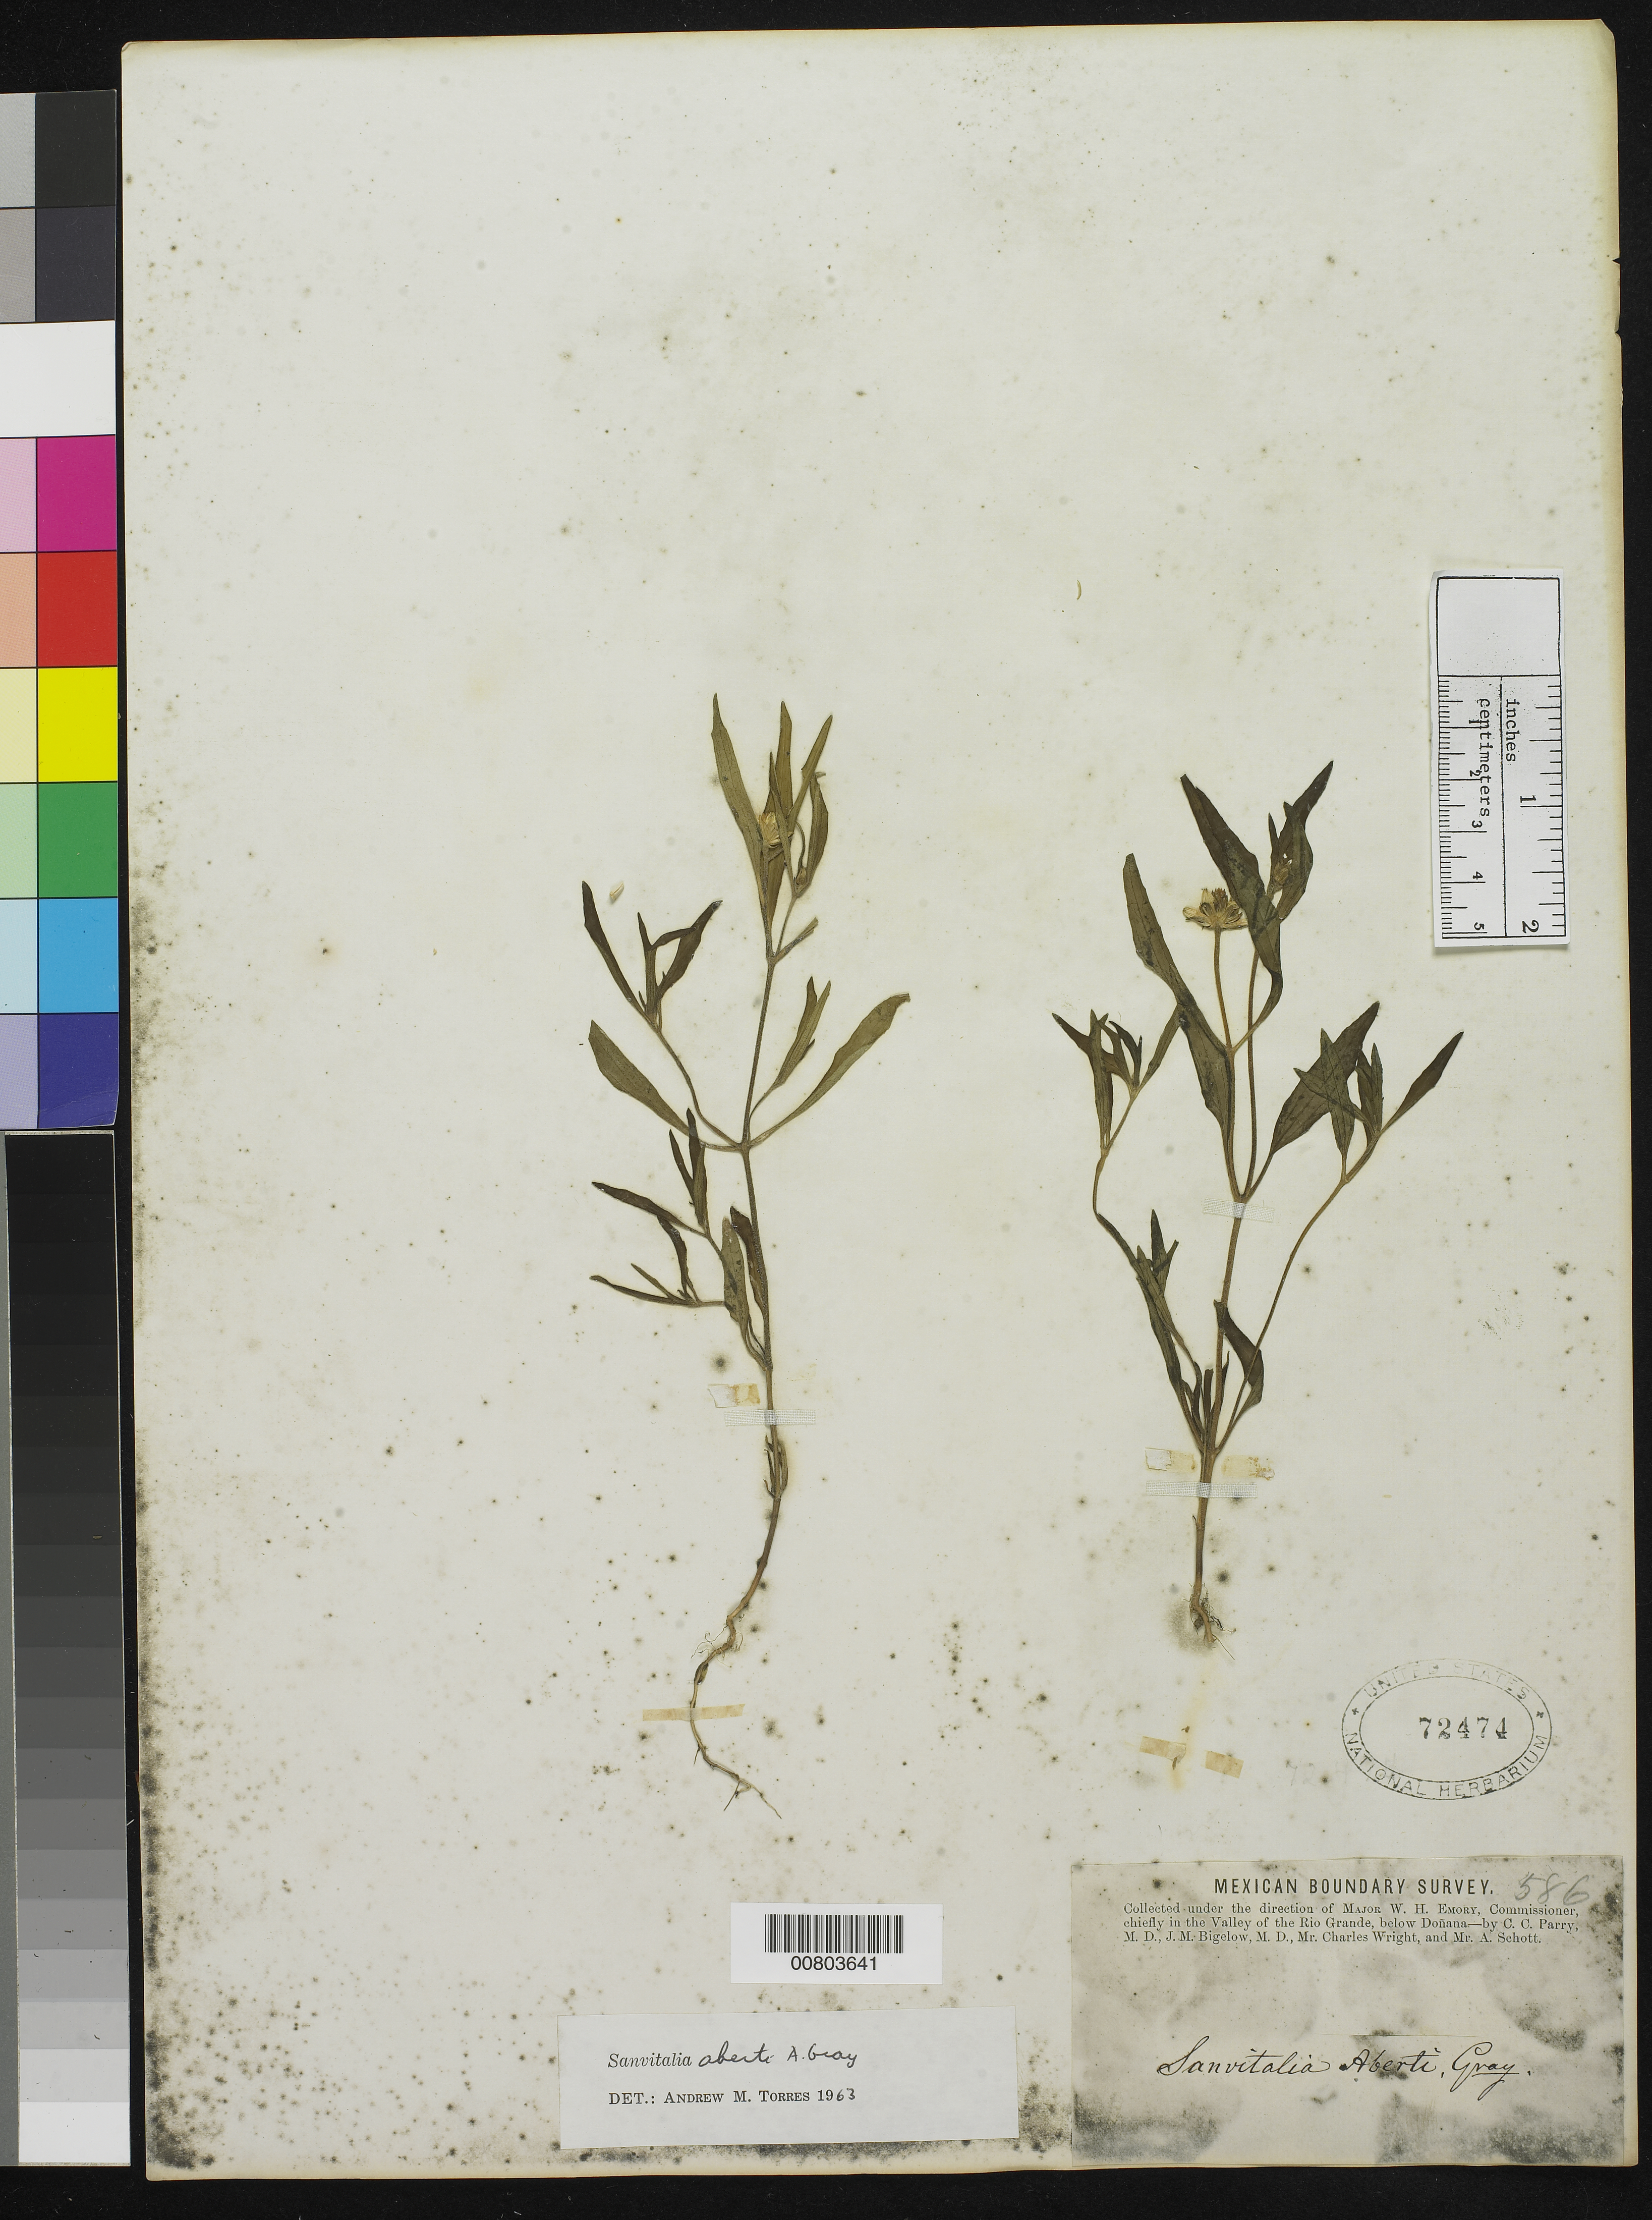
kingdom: Plantae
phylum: Tracheophyta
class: Magnoliopsida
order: Asterales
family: Asteraceae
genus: Sanvitalia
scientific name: Sanvitalia aberti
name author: A. Gray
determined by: Skibicki, Samuel V.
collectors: C. C. Parry, J. M. Bigelow, C. Wright & A. C. V. Schott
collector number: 586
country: United States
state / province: New Mexico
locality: Valley of the Rio Grande, below Doñana, New Mexico.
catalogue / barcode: US 72474